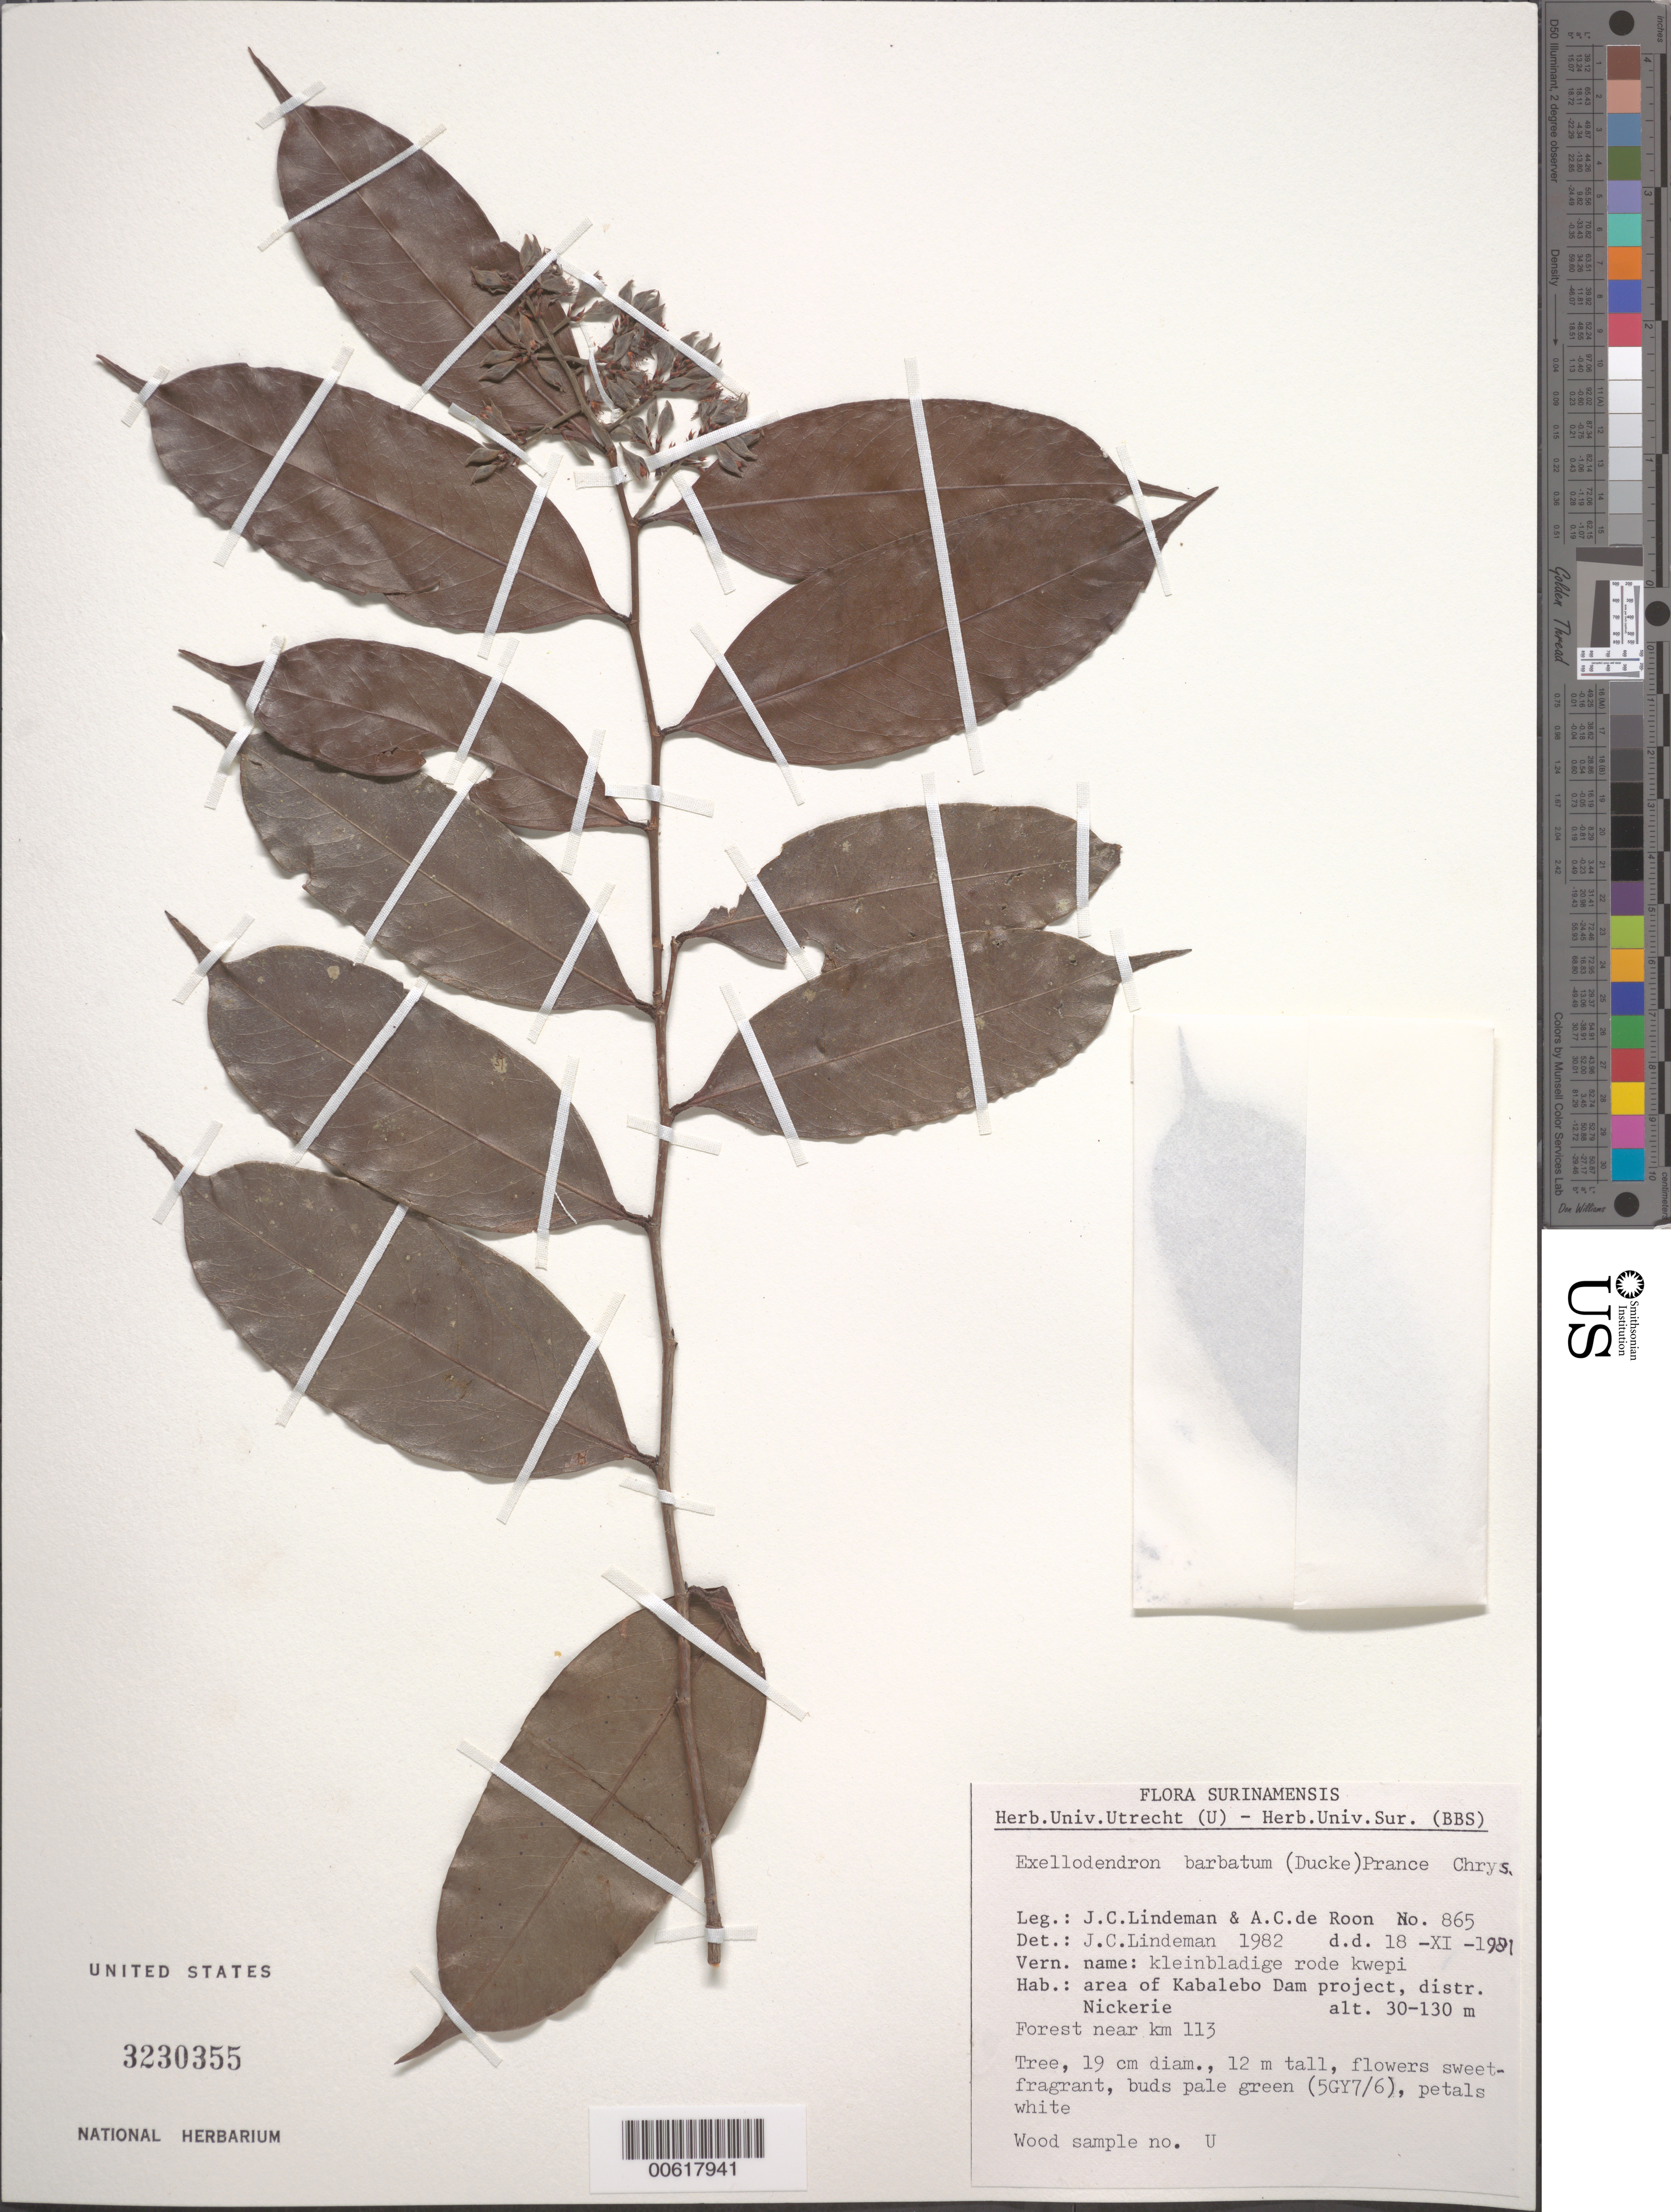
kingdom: Plantae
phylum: Tracheophyta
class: Magnoliopsida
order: Malpighiales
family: Chrysobalanaceae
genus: Exellodendron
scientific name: Exellodendron barbatum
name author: (Ducke) Prance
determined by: Lindeman, J. C.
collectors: J. C. Lindeman & A. de Roon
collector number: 81 865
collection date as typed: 18-Nov-81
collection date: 1981-11-18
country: Suriname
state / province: Nickerie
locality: Kabalebo Dam project area, near km 113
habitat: Forest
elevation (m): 30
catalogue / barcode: US 3230355